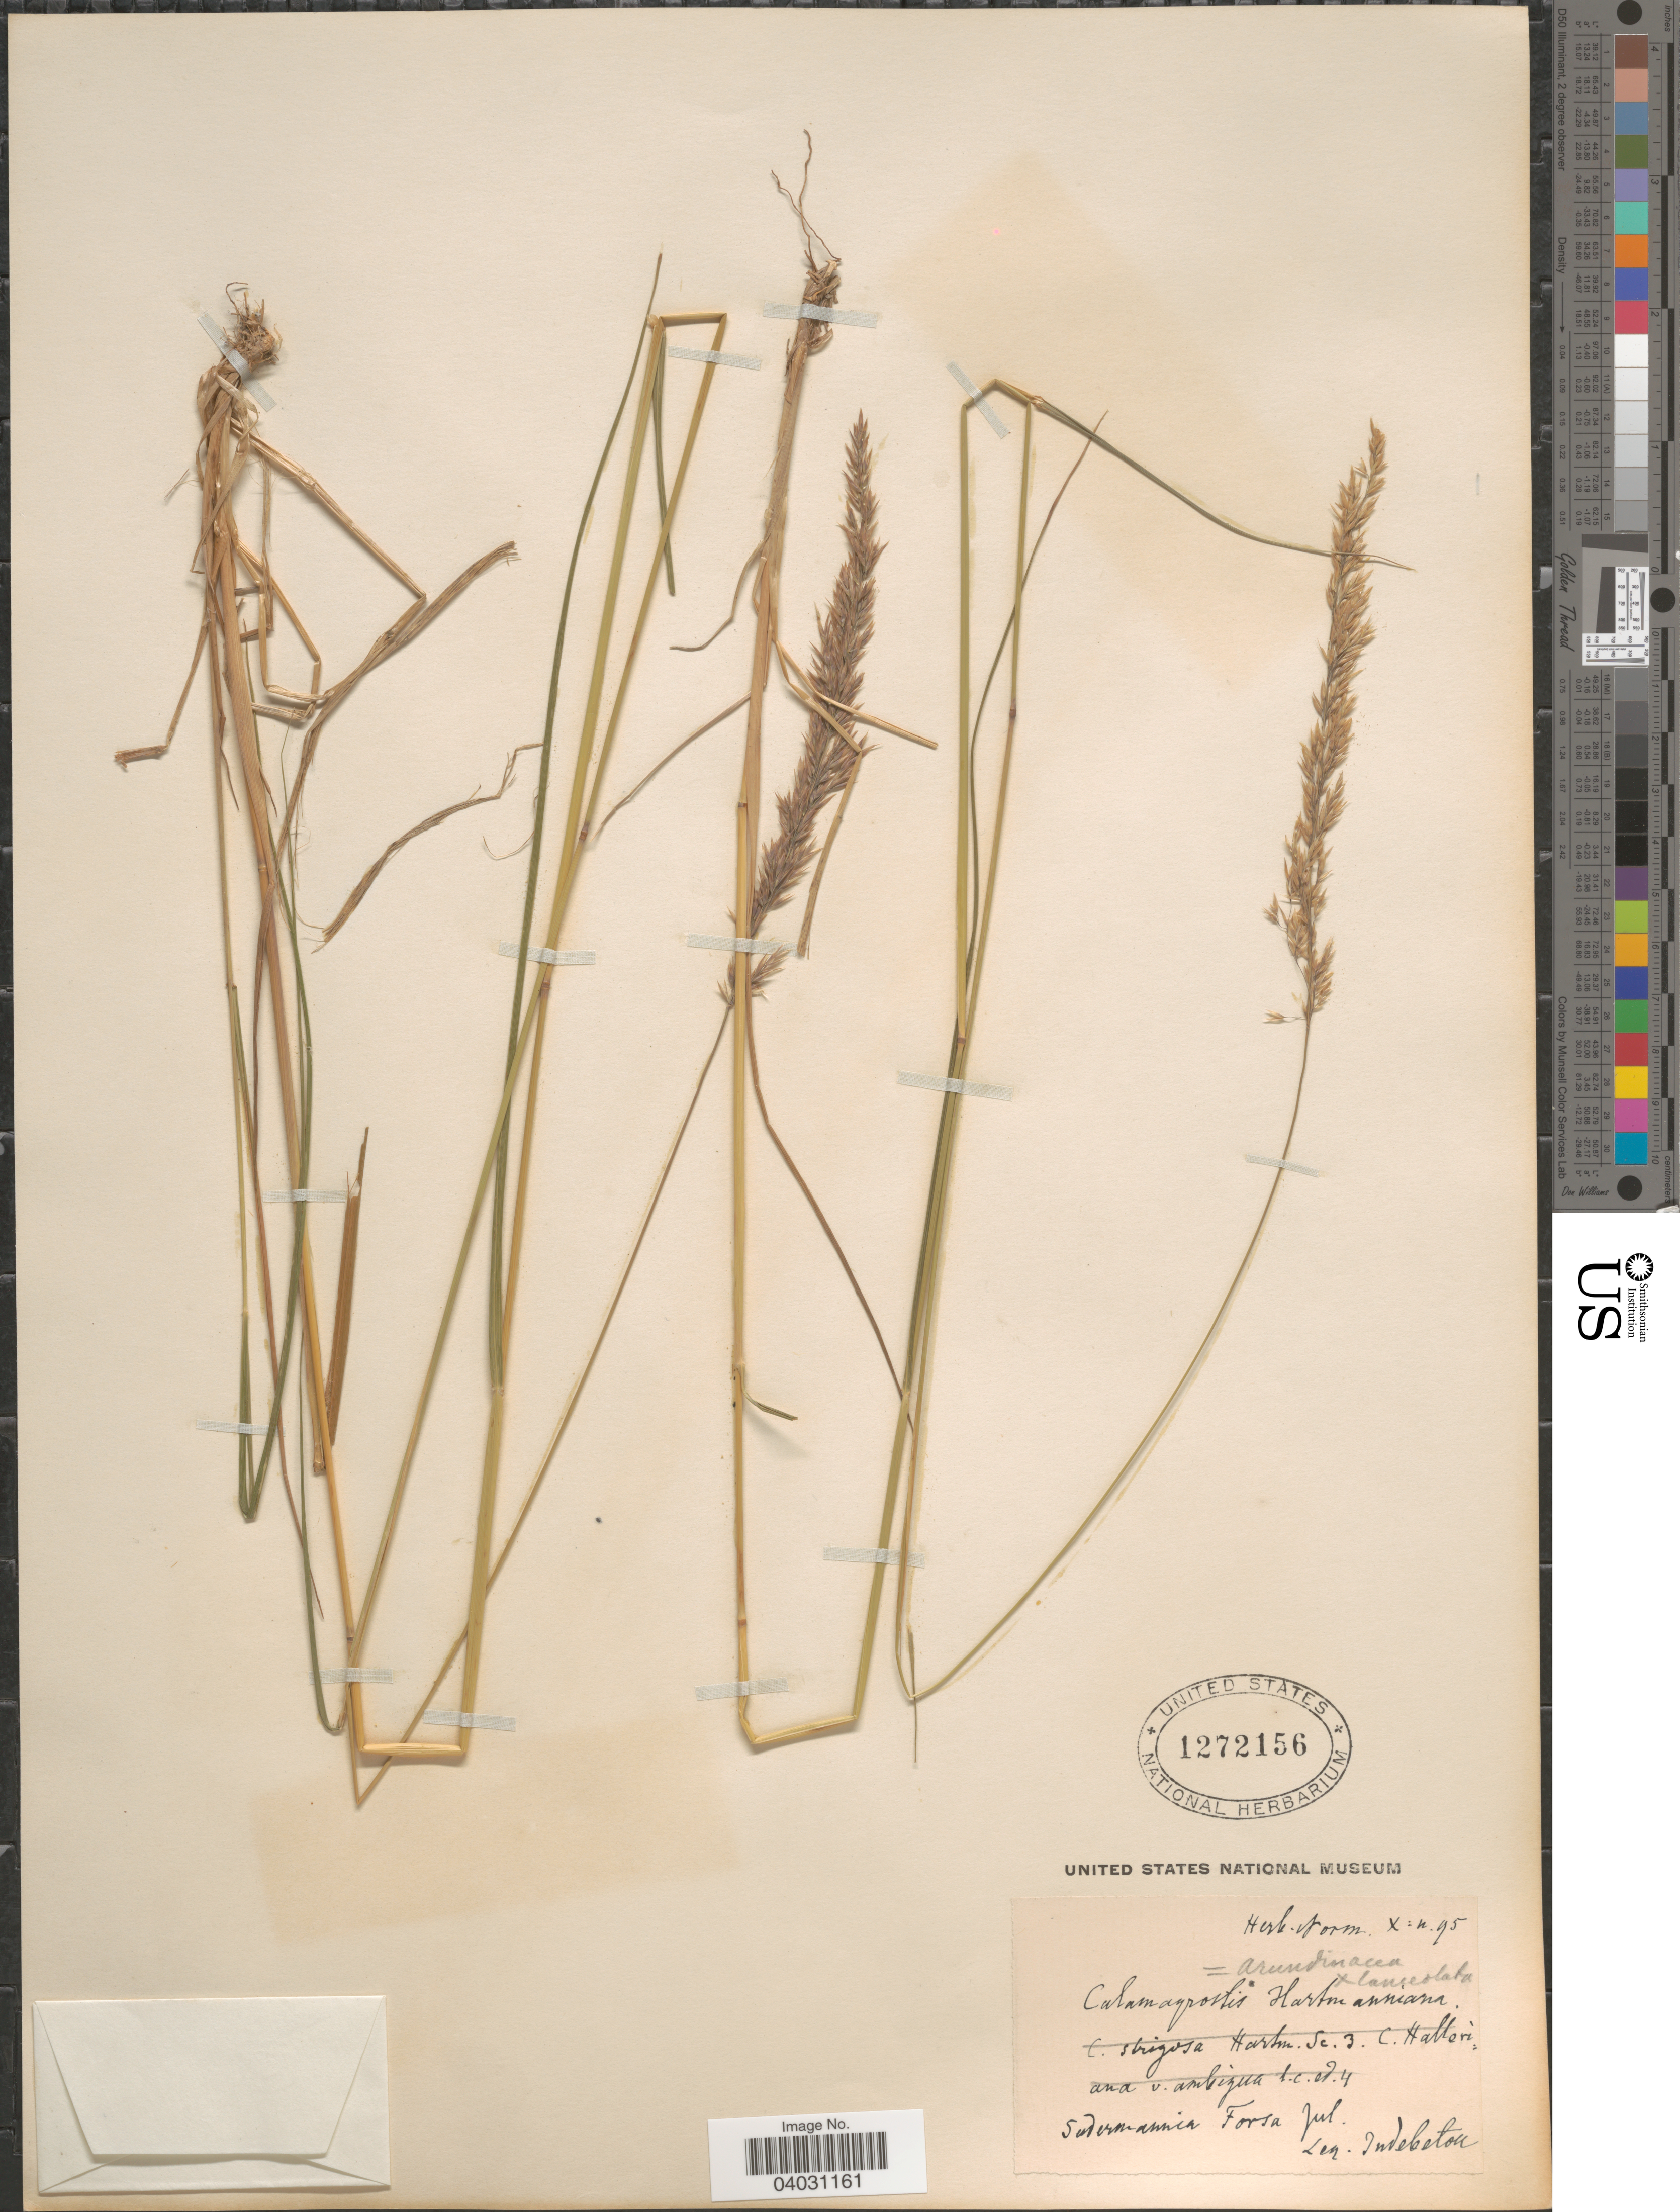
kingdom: Plantae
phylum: Tracheophyta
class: Liliopsida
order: Poales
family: Poaceae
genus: Calamagrostis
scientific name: Calamagrostis arundinacea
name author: (L.) Roth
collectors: Indebetou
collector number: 95*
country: Sweden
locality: Sudermannia Forsa.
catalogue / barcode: US 1272156